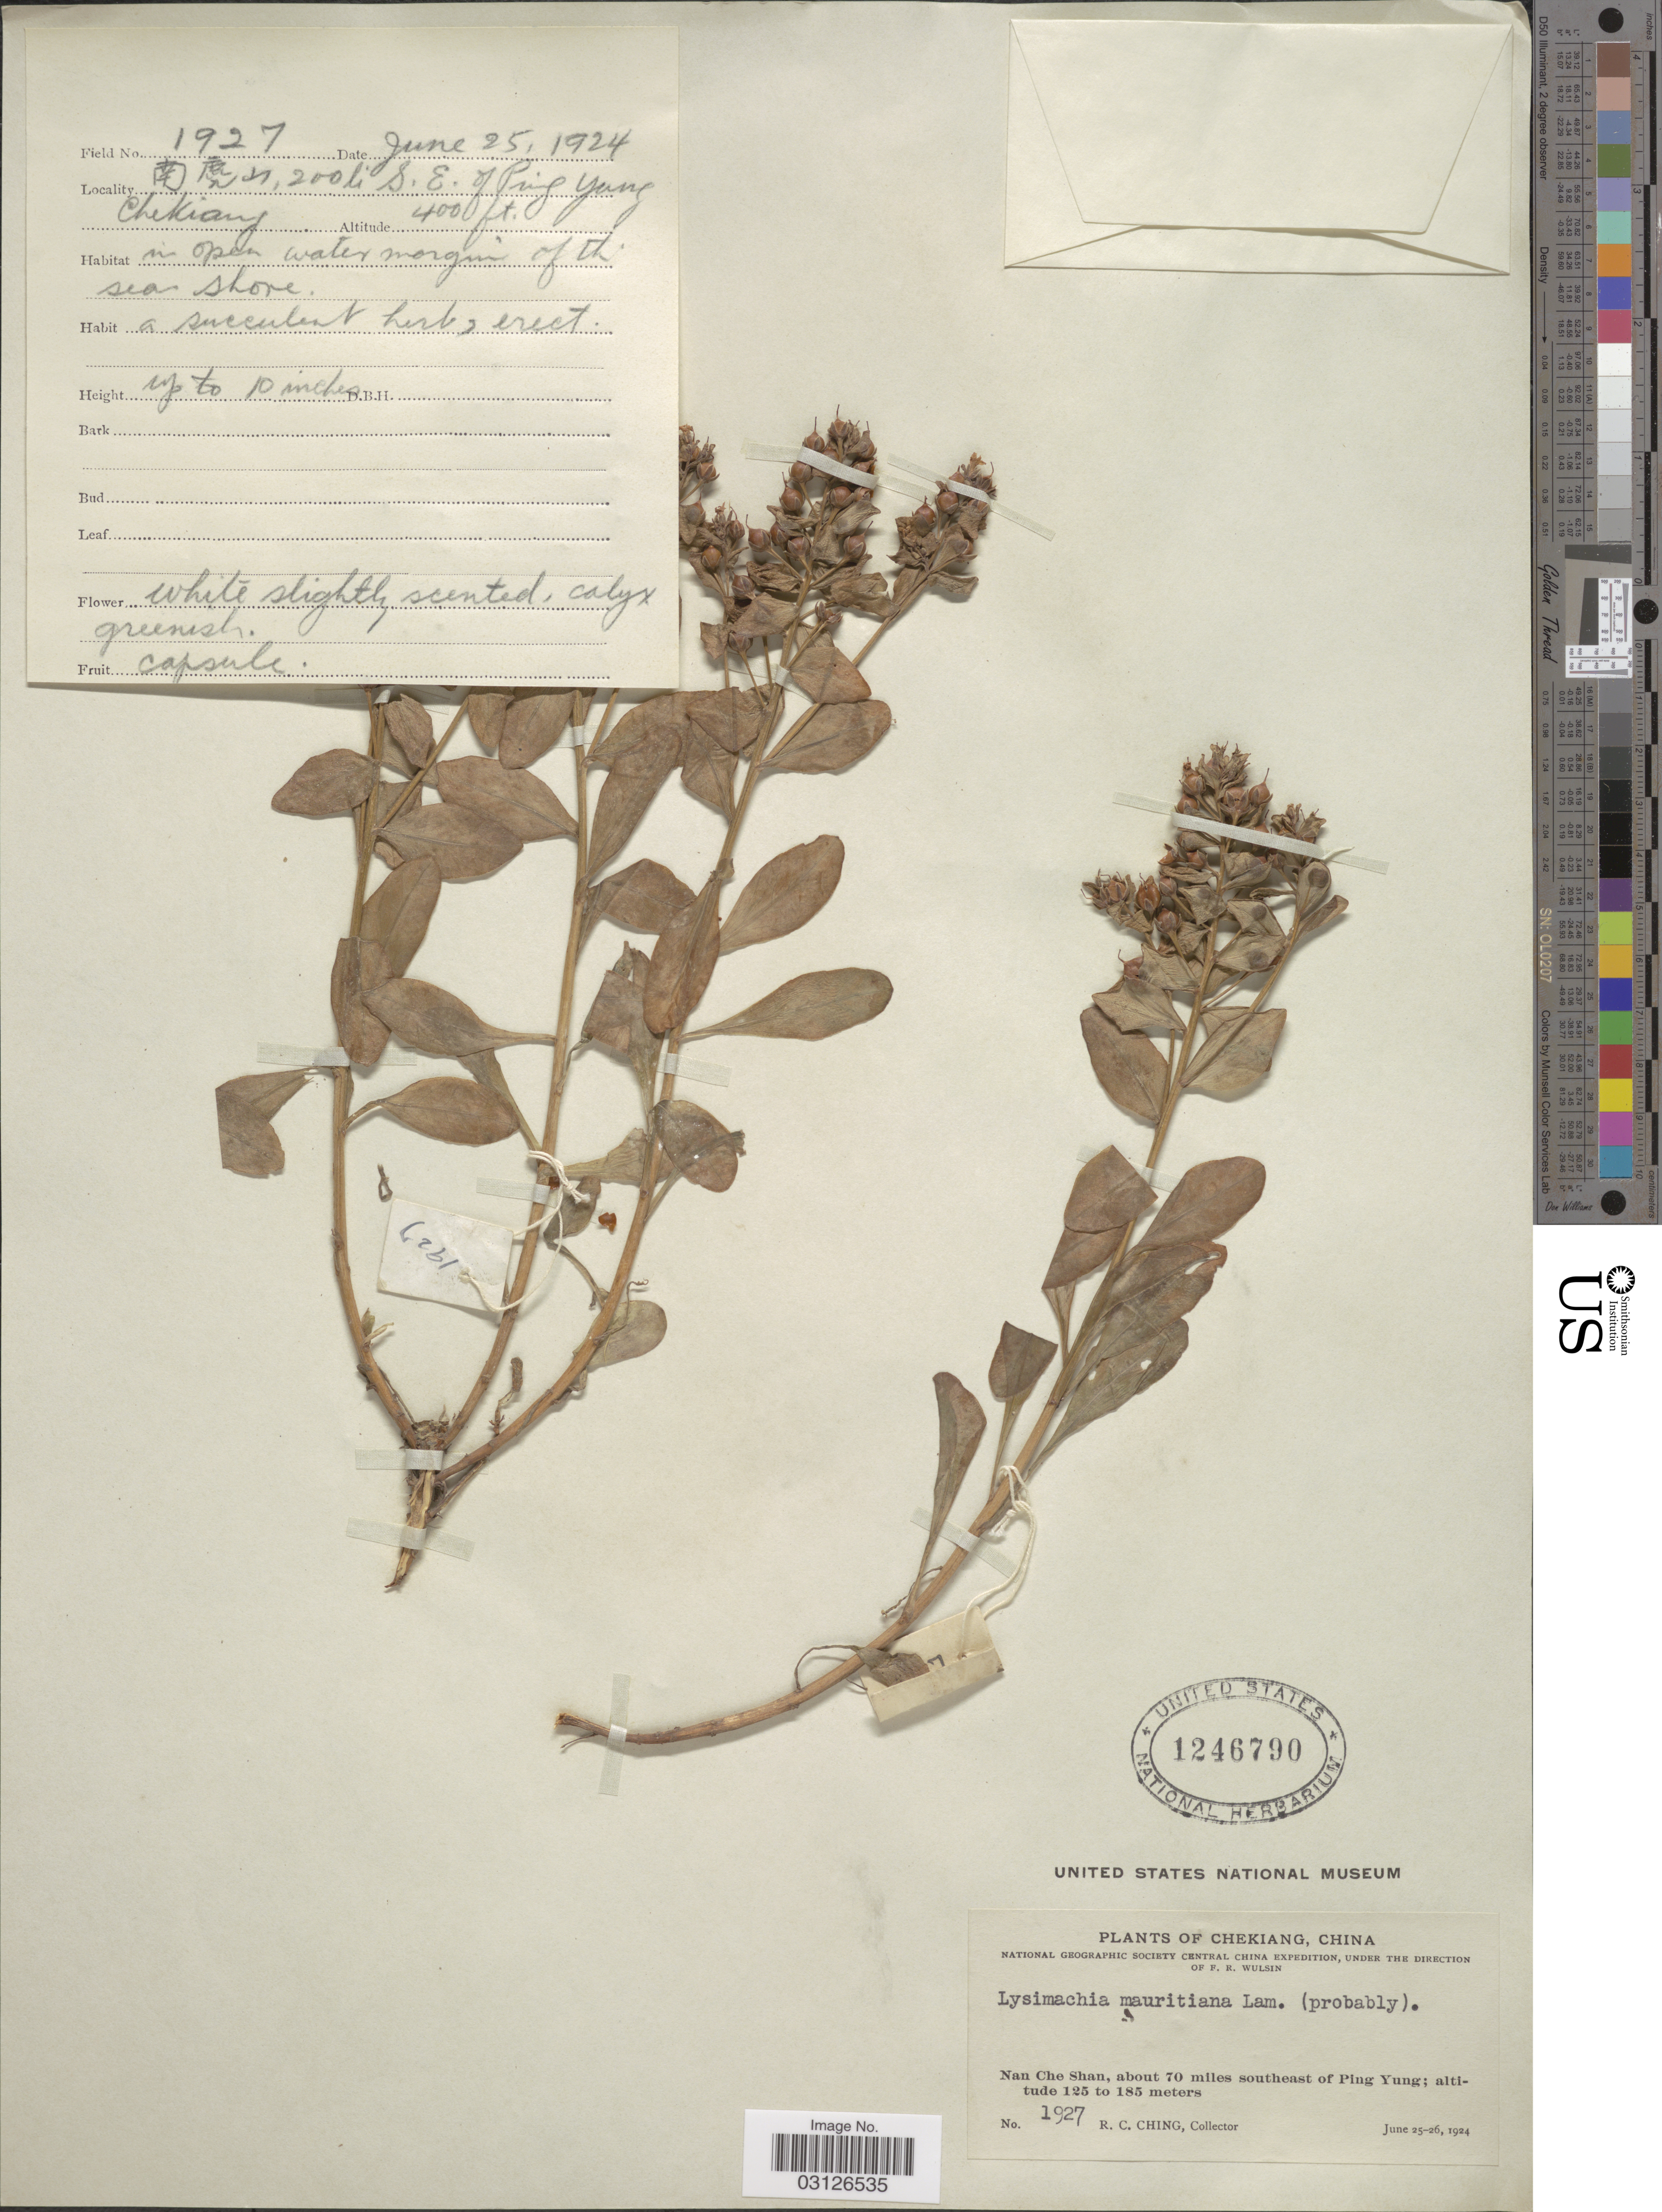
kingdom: Plantae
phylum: Tracheophyta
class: Magnoliopsida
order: Ericales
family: Primulaceae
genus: Lysimachia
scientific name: Lysimachia mauritiana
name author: Lam.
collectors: R. C. Ching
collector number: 1927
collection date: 1924-06-25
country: China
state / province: Zhejiang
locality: Chekiang. Nan Che Shan, about 70 miles southeast of Ping Yung.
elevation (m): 1219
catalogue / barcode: US 1246790